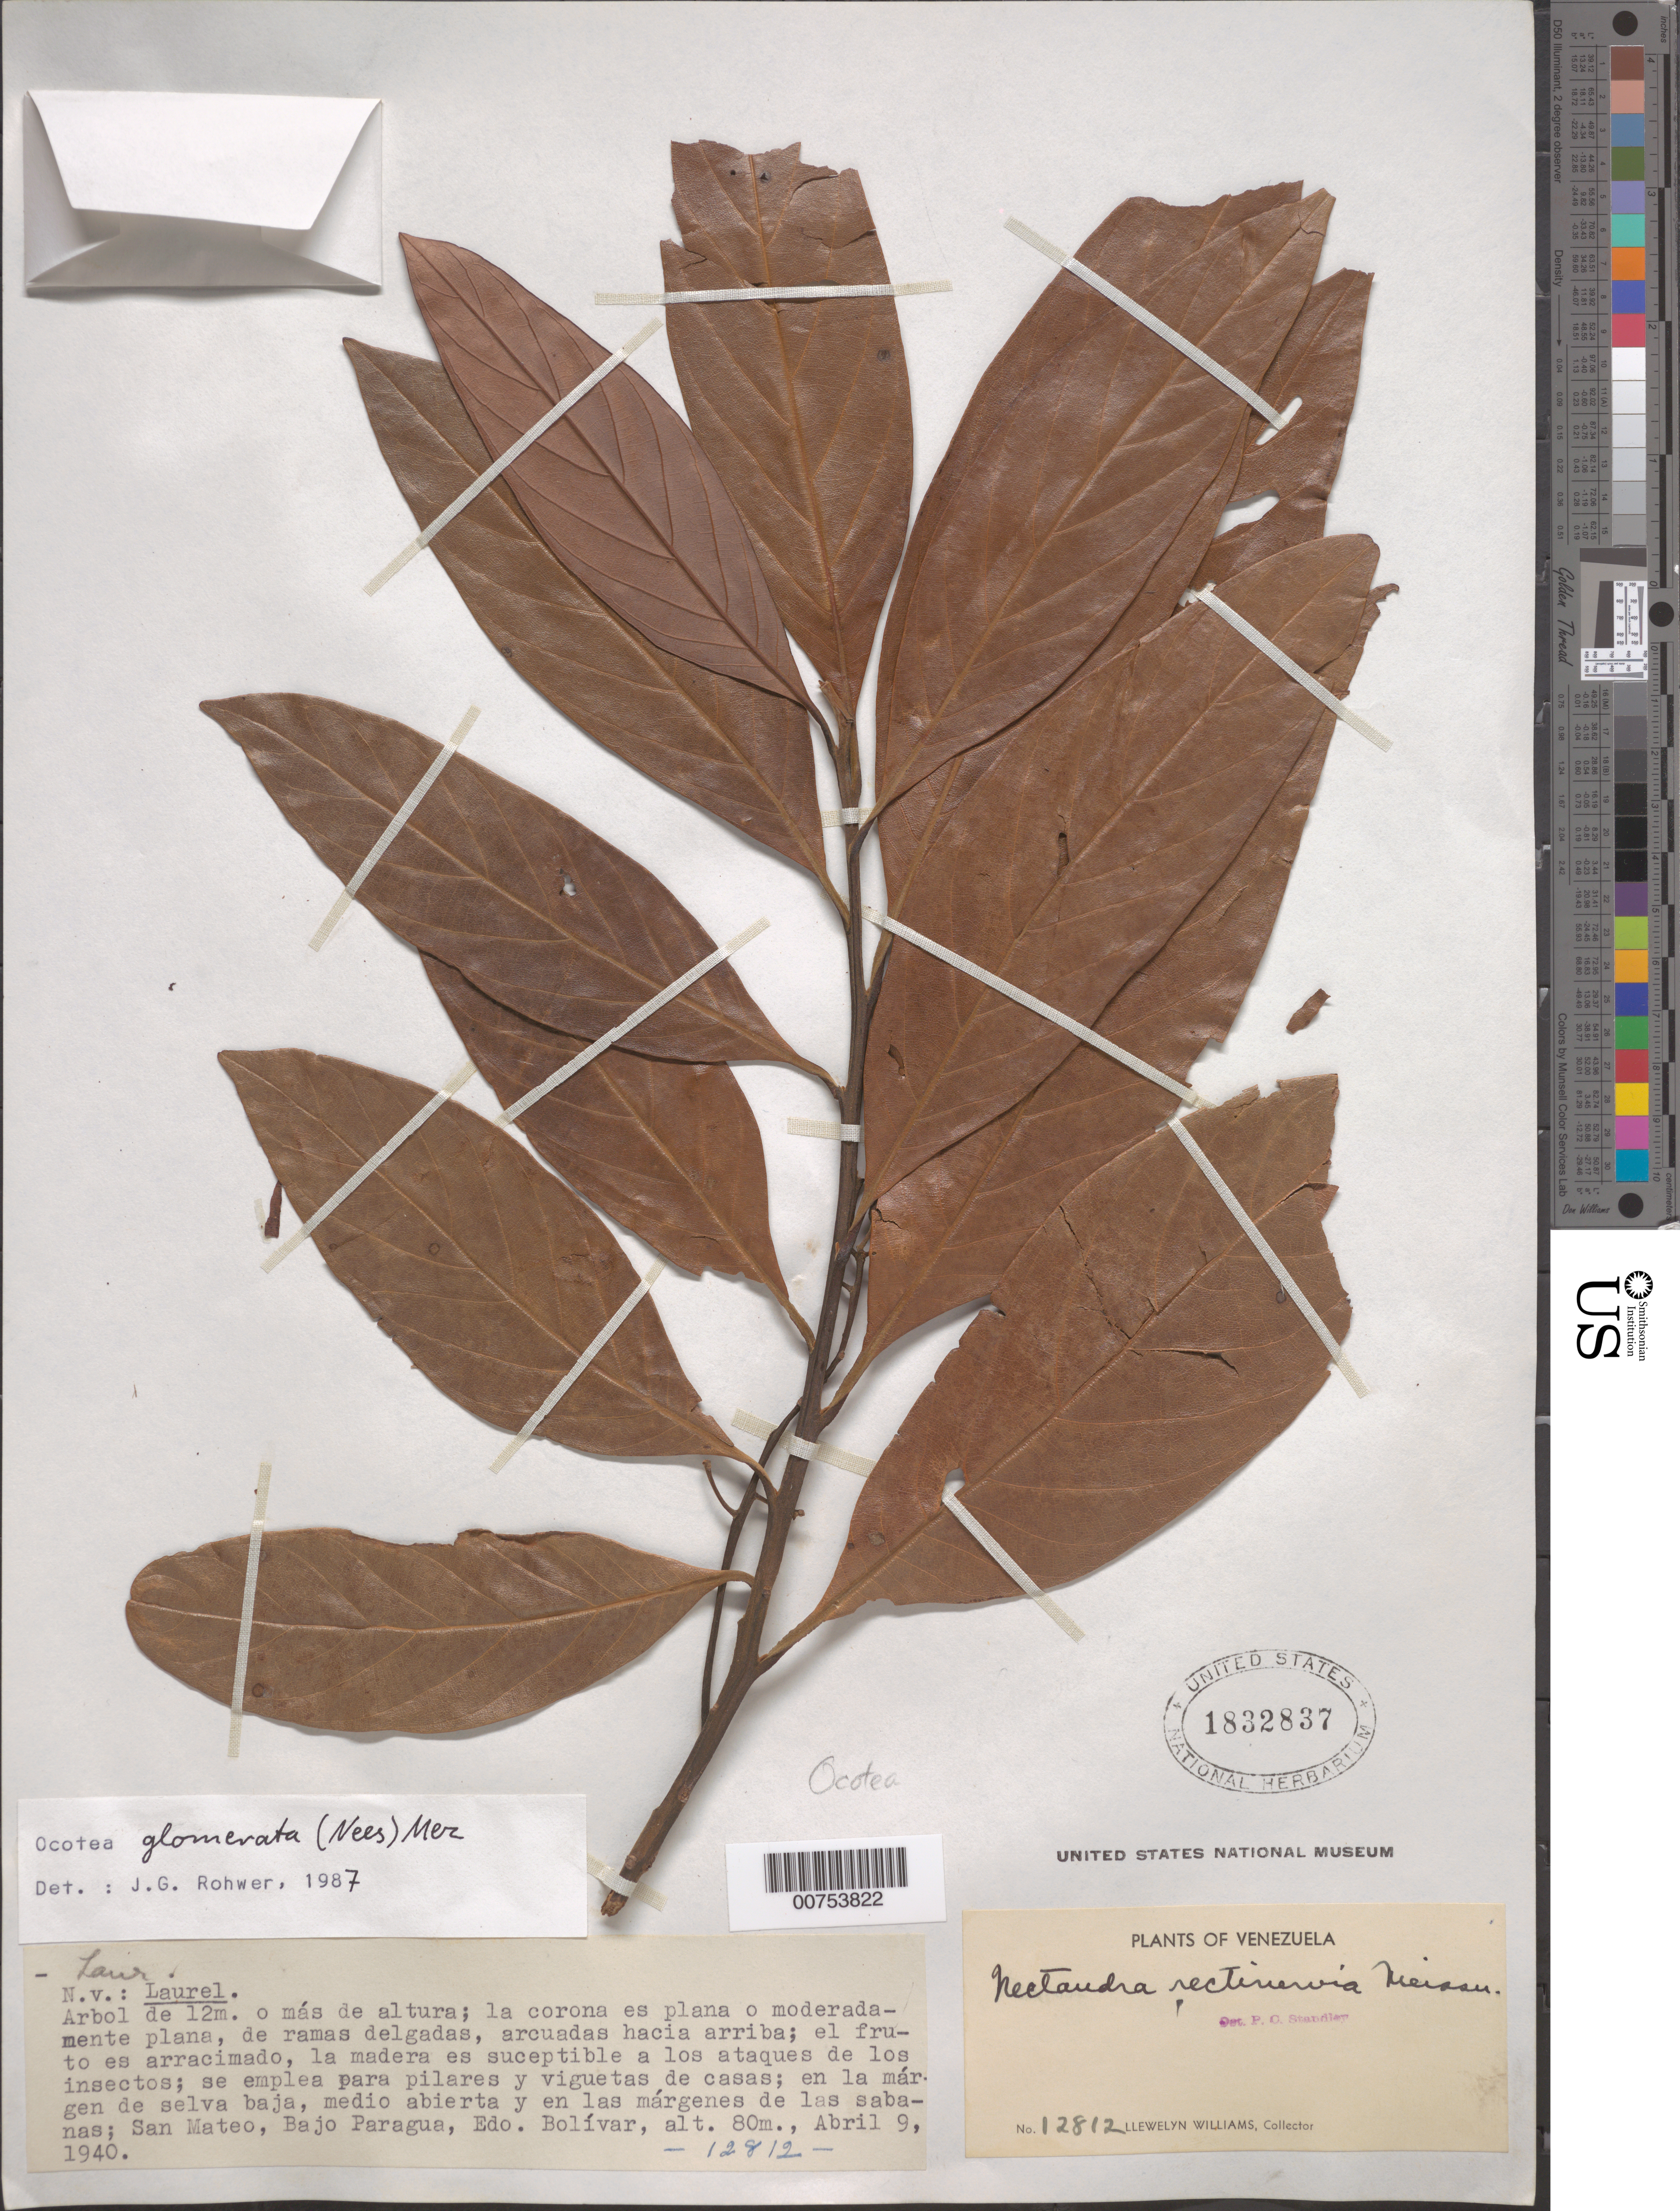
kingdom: Plantae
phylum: Tracheophyta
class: Magnoliopsida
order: Laurales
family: Lauraceae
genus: Ocotea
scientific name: Ocotea glomerata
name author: (Nees) Mez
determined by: Rohwer, J. G.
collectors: Ll. Williams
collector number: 12812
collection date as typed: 9-Apr-40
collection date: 1940-04-09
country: Venezuela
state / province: Bolívar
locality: San Mateo, Bajo Paragua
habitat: Edge of low, semi-open forest and edges of savanna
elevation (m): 80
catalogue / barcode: US 1832837